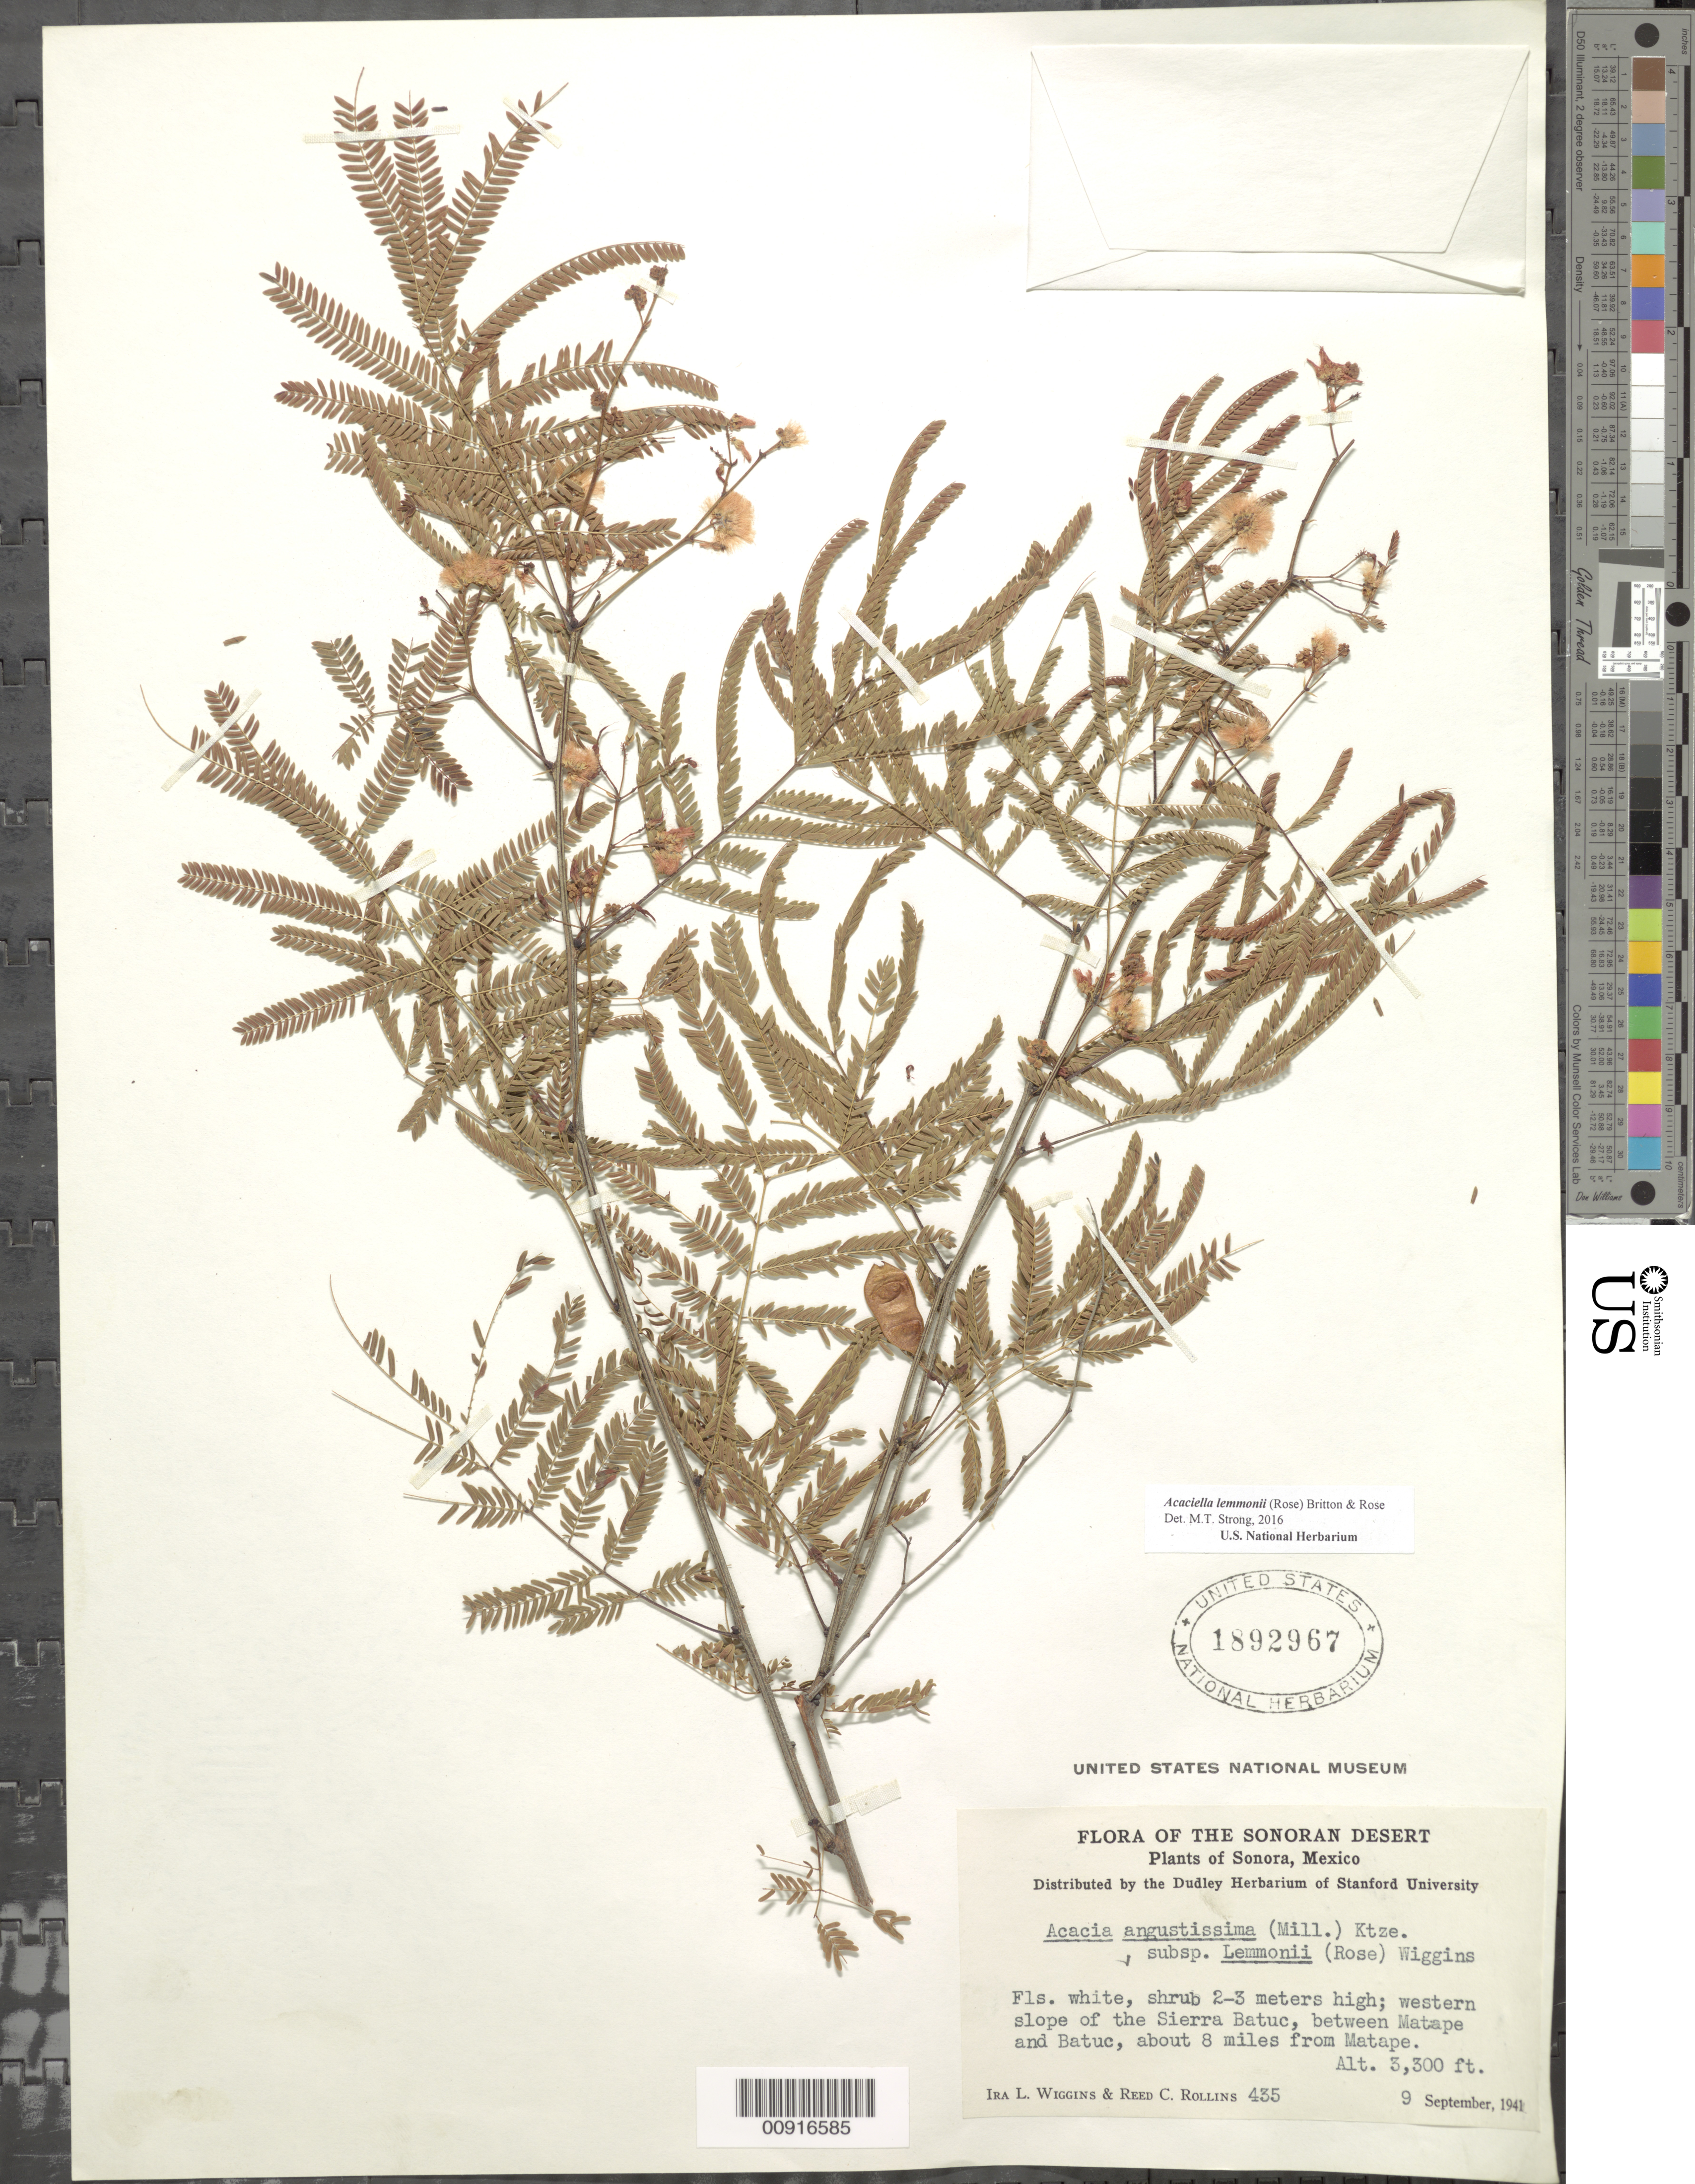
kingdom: Plantae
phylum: Tracheophyta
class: Magnoliopsida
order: Fabales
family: Fabaceae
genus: Acaciella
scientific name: Acaciella lemmonii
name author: (Rose) Britton & Rose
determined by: Strong, M. T., (US), Smithsonian Institution - National Museum of Natural History (UNITED STATES)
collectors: I. L. Wiggins & R. C. Rollins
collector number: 435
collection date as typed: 09 Sep 1941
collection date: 1941-09-09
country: Mexico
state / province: Sonora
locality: Western slope of the Sierra Batuc, between Matape and Batuc, about 8 miles from Matape.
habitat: Western slope of the Sierra.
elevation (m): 1006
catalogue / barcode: US 1892967